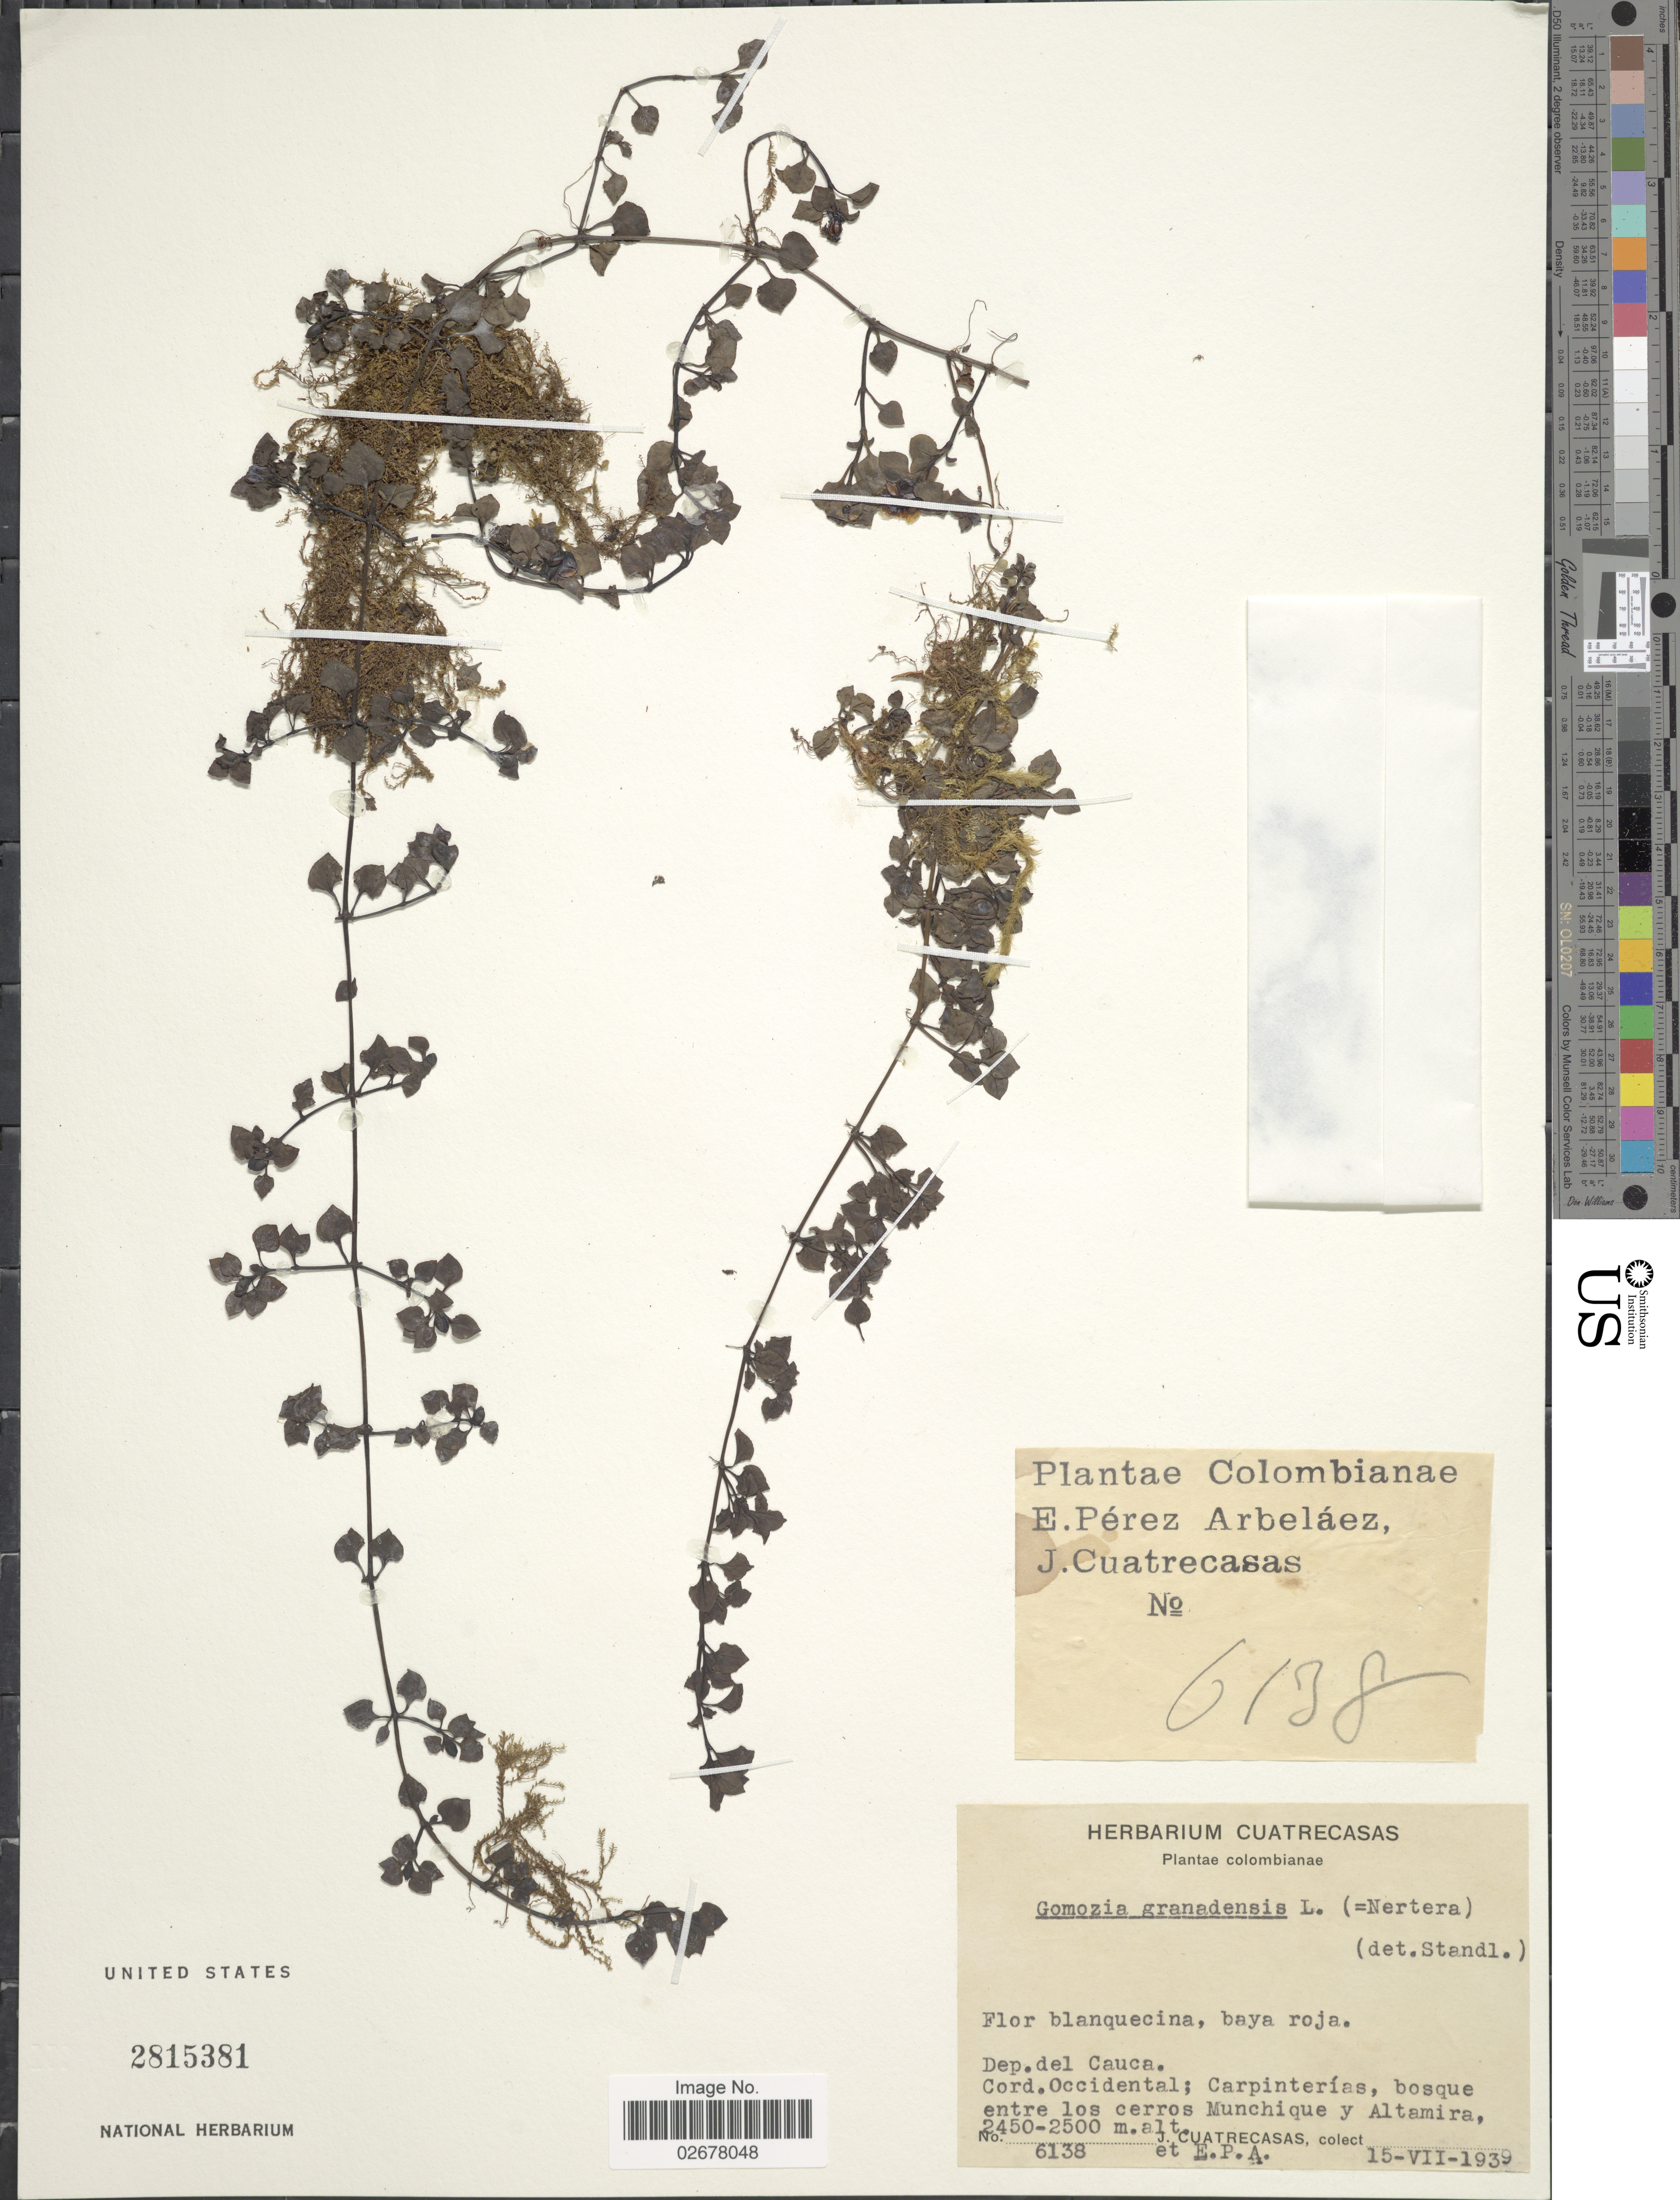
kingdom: Plantae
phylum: Tracheophyta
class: Magnoliopsida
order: Gentianales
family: Rubiaceae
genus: Nertera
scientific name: Nertera depressa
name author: Banks & Sol. ex Gaertn.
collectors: J. Cuatrecasas & E. Pérez Arbeláez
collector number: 6138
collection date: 1939-07-15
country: Colombia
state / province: Cauca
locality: Dep del Cauca. Cord. Occidental; Carpinterías, bosque entre los cerros Munchique y Altamira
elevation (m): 2450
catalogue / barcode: US 2815381